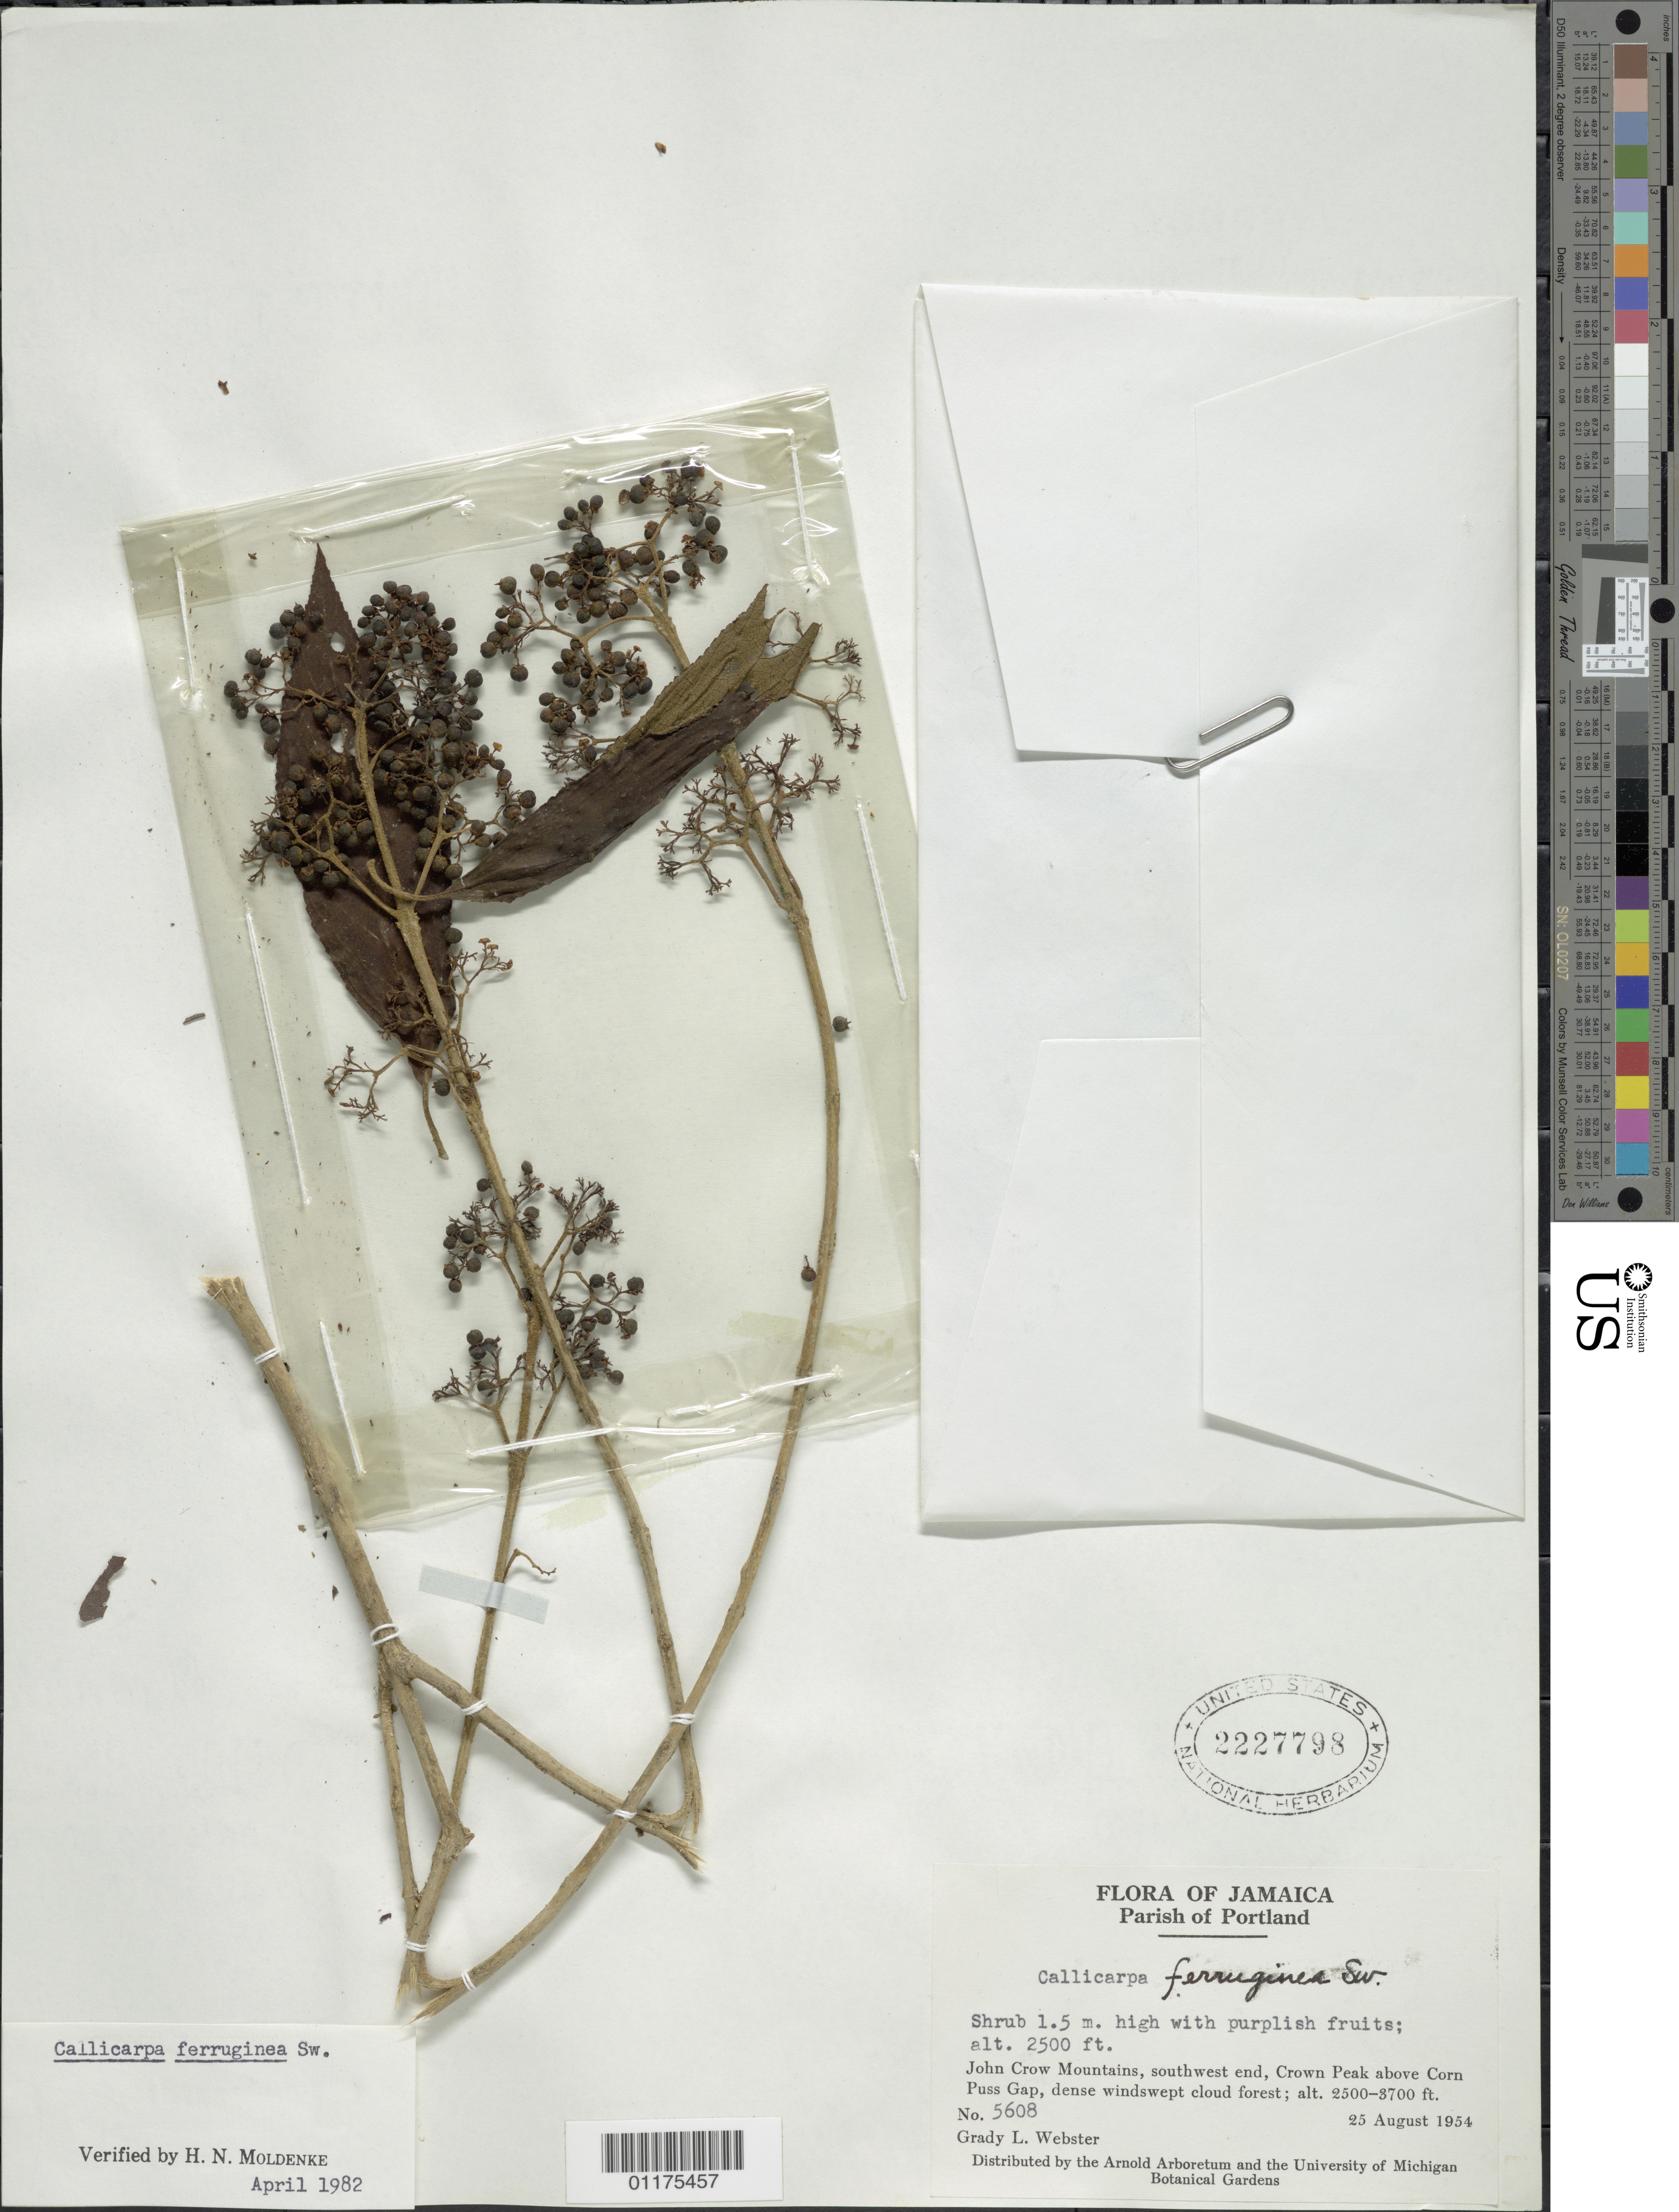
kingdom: Plantae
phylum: Tracheophyta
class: Magnoliopsida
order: Lamiales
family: Lamiaceae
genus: Callicarpa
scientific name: Callicarpa ferruginea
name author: Sw.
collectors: G. L. Webster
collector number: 5608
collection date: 1954-08-25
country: Jamaica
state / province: Portland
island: Hispaniola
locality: John Crow Mountains, SW end, Crown Peak above Corn Puss Gap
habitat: Mountain peak, dense windswept cloud forest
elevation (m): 762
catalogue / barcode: US 2227798